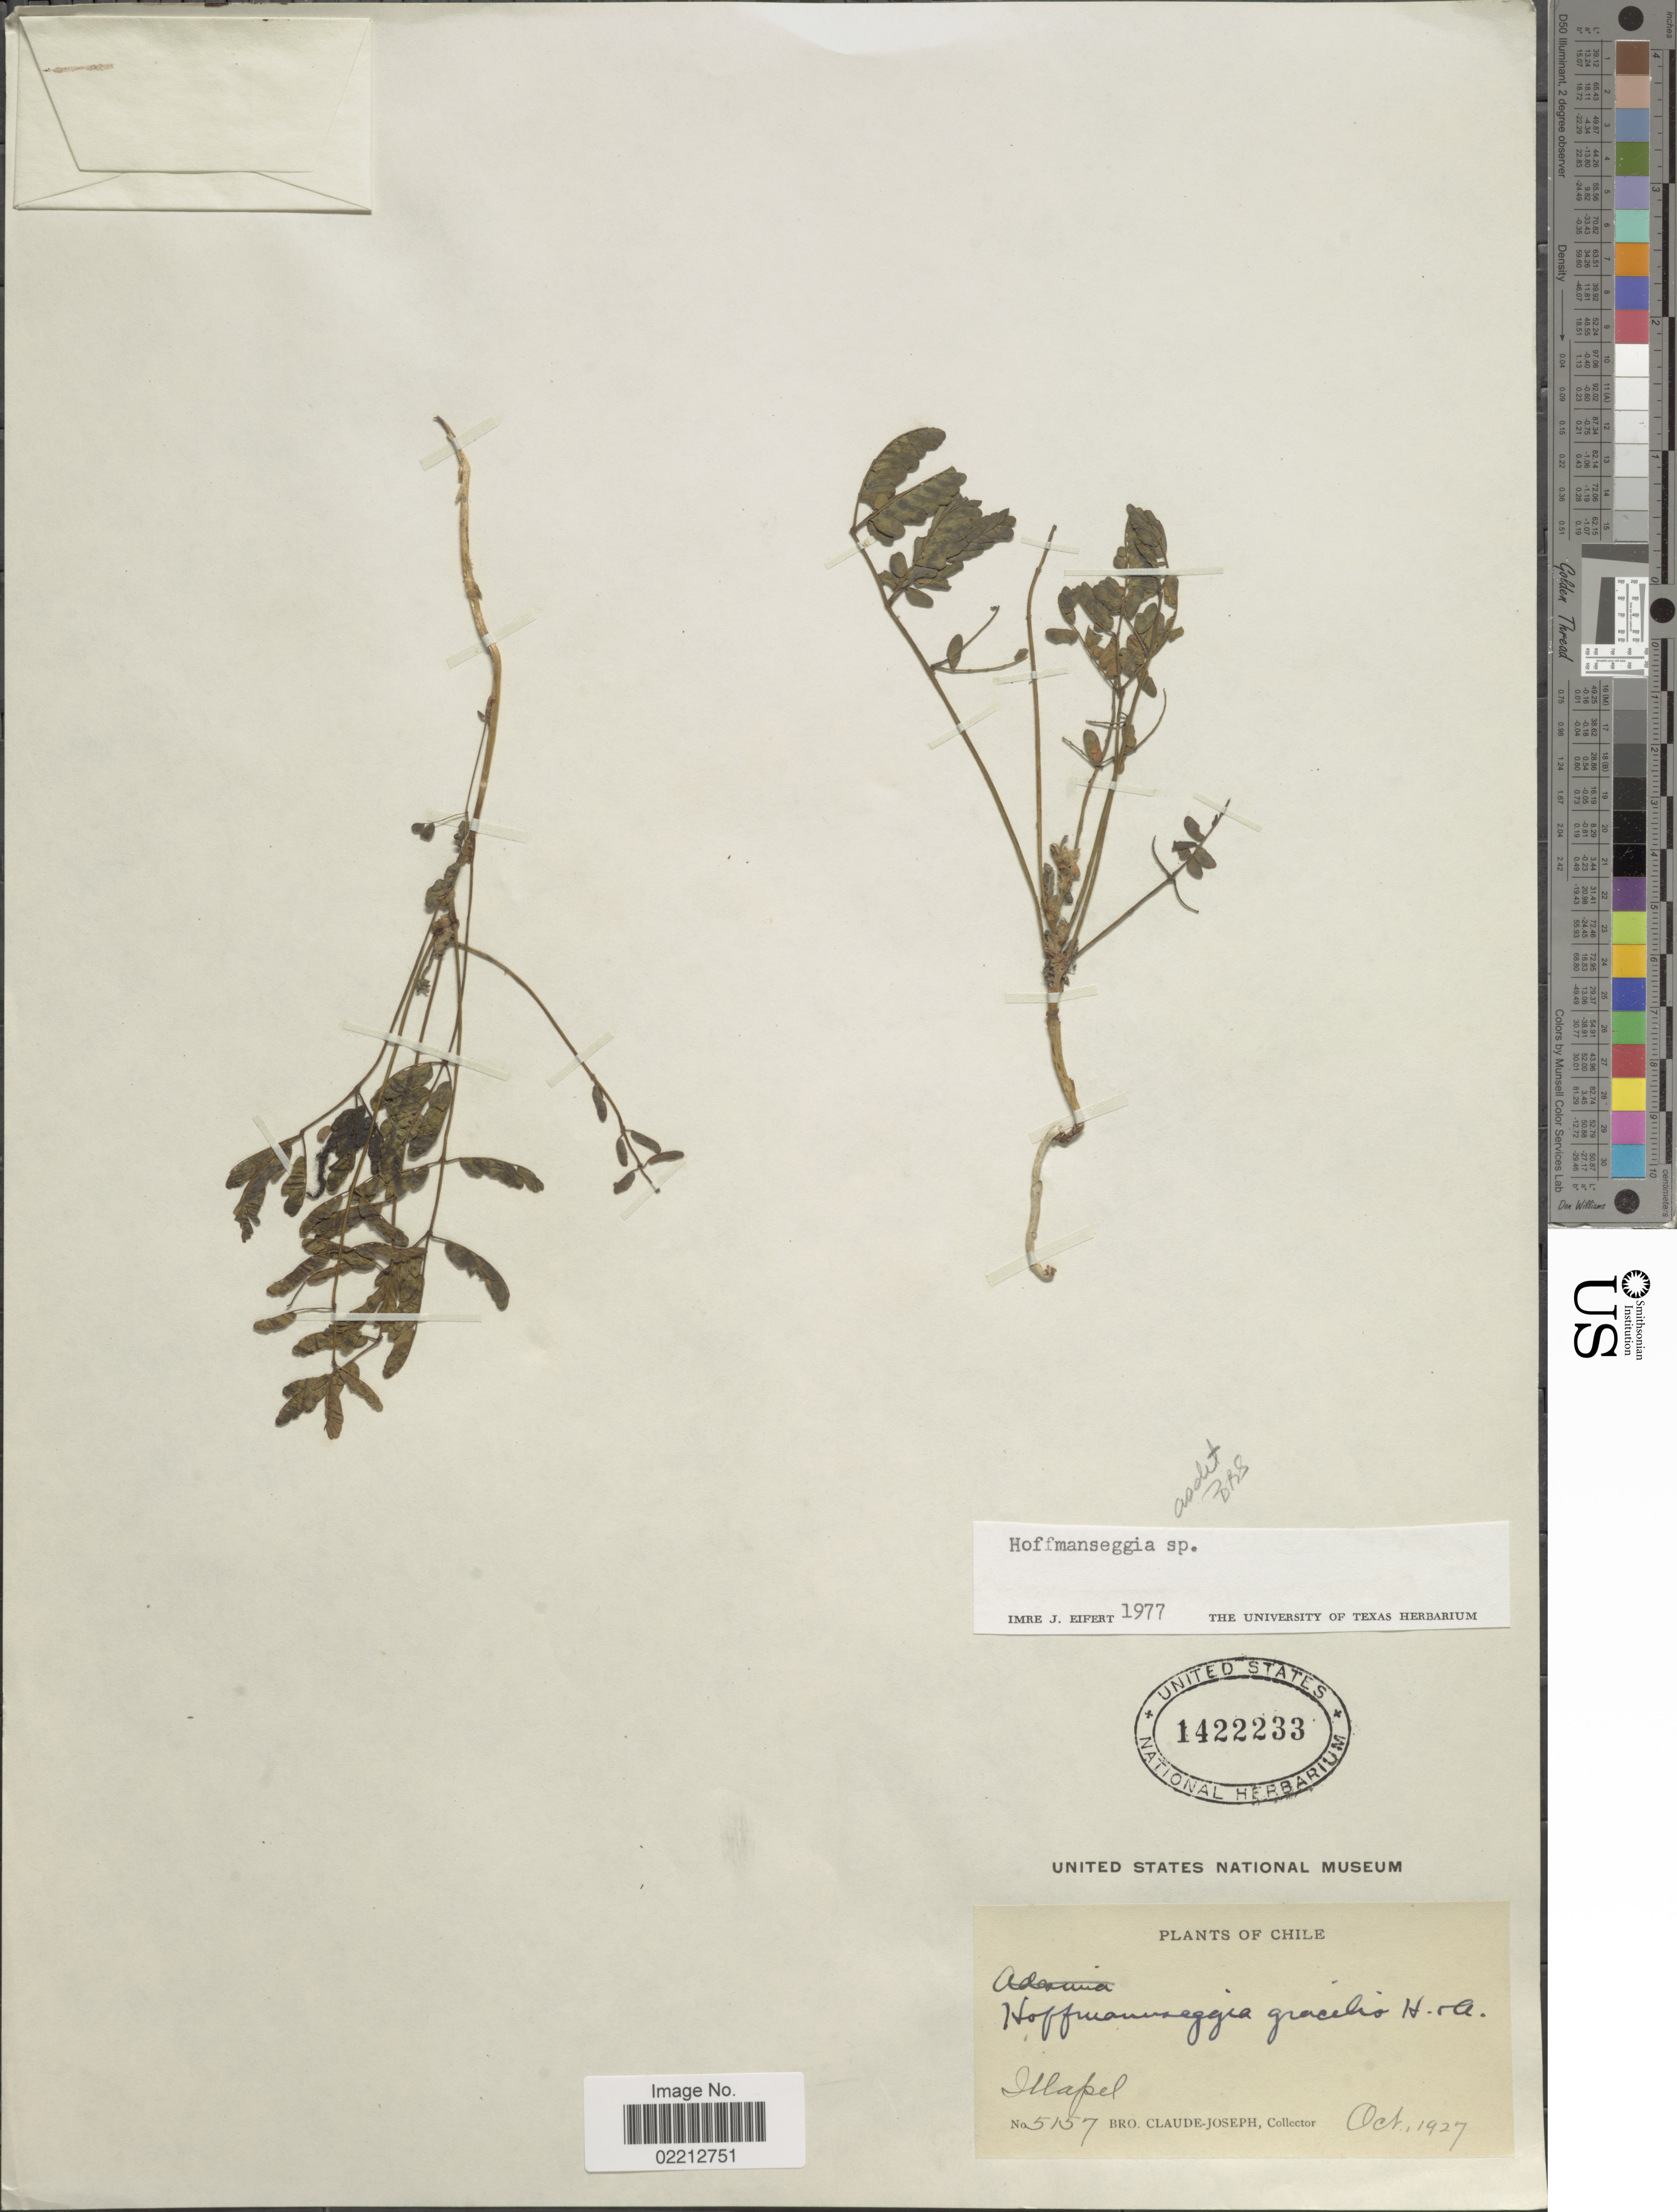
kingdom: Plantae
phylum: Tracheophyta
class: Magnoliopsida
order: Fabales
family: Fabaceae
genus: Hoffmannseggia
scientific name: Hoffmannseggia sp.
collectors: Bro. Claude-Joseph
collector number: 5157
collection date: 1927-10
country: Chile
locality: Illapel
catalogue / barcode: US 1422233